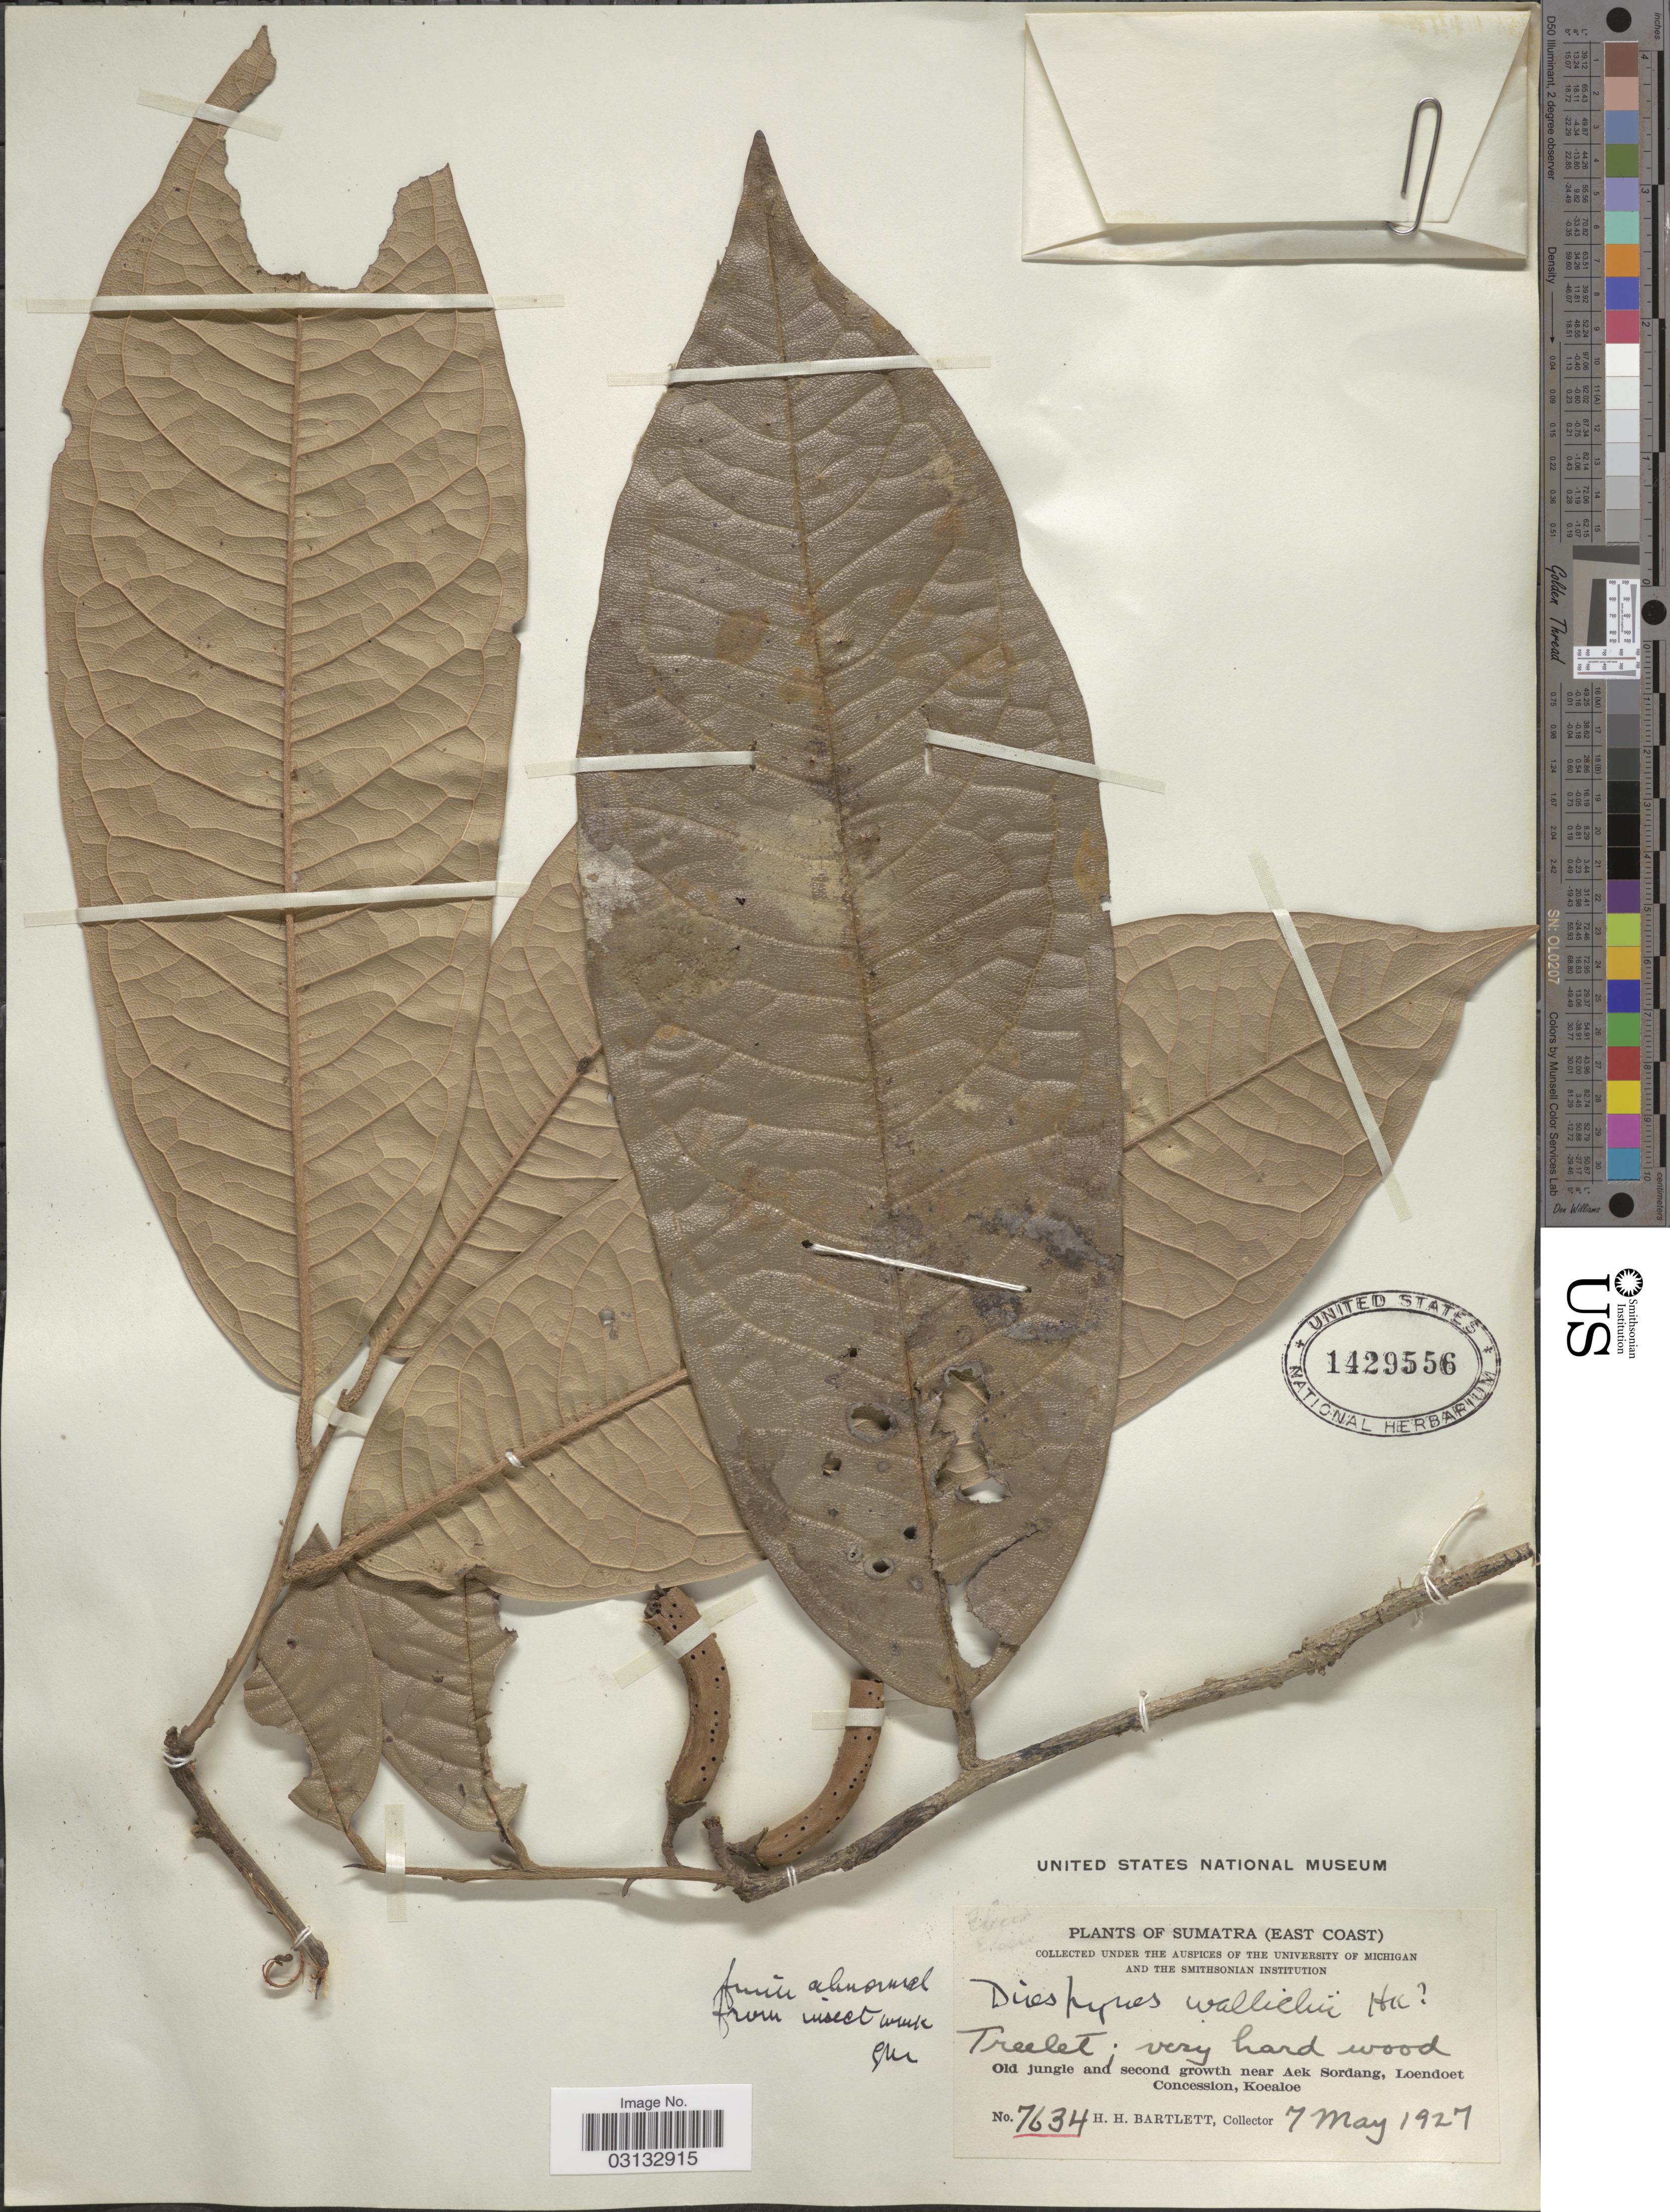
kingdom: Plantae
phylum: Tracheophyta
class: Magnoliopsida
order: Ericales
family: Ebenaceae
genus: Diospyros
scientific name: Diospyros wallichii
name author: King & Gamble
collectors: H. H. Bartlett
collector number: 7634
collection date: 1927-05-07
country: Indonesia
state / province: Sumatra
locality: (East Coast), Old jungle and second growth near Aek Sordang, Loendoet Concession, Koealoe.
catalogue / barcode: US 1429556